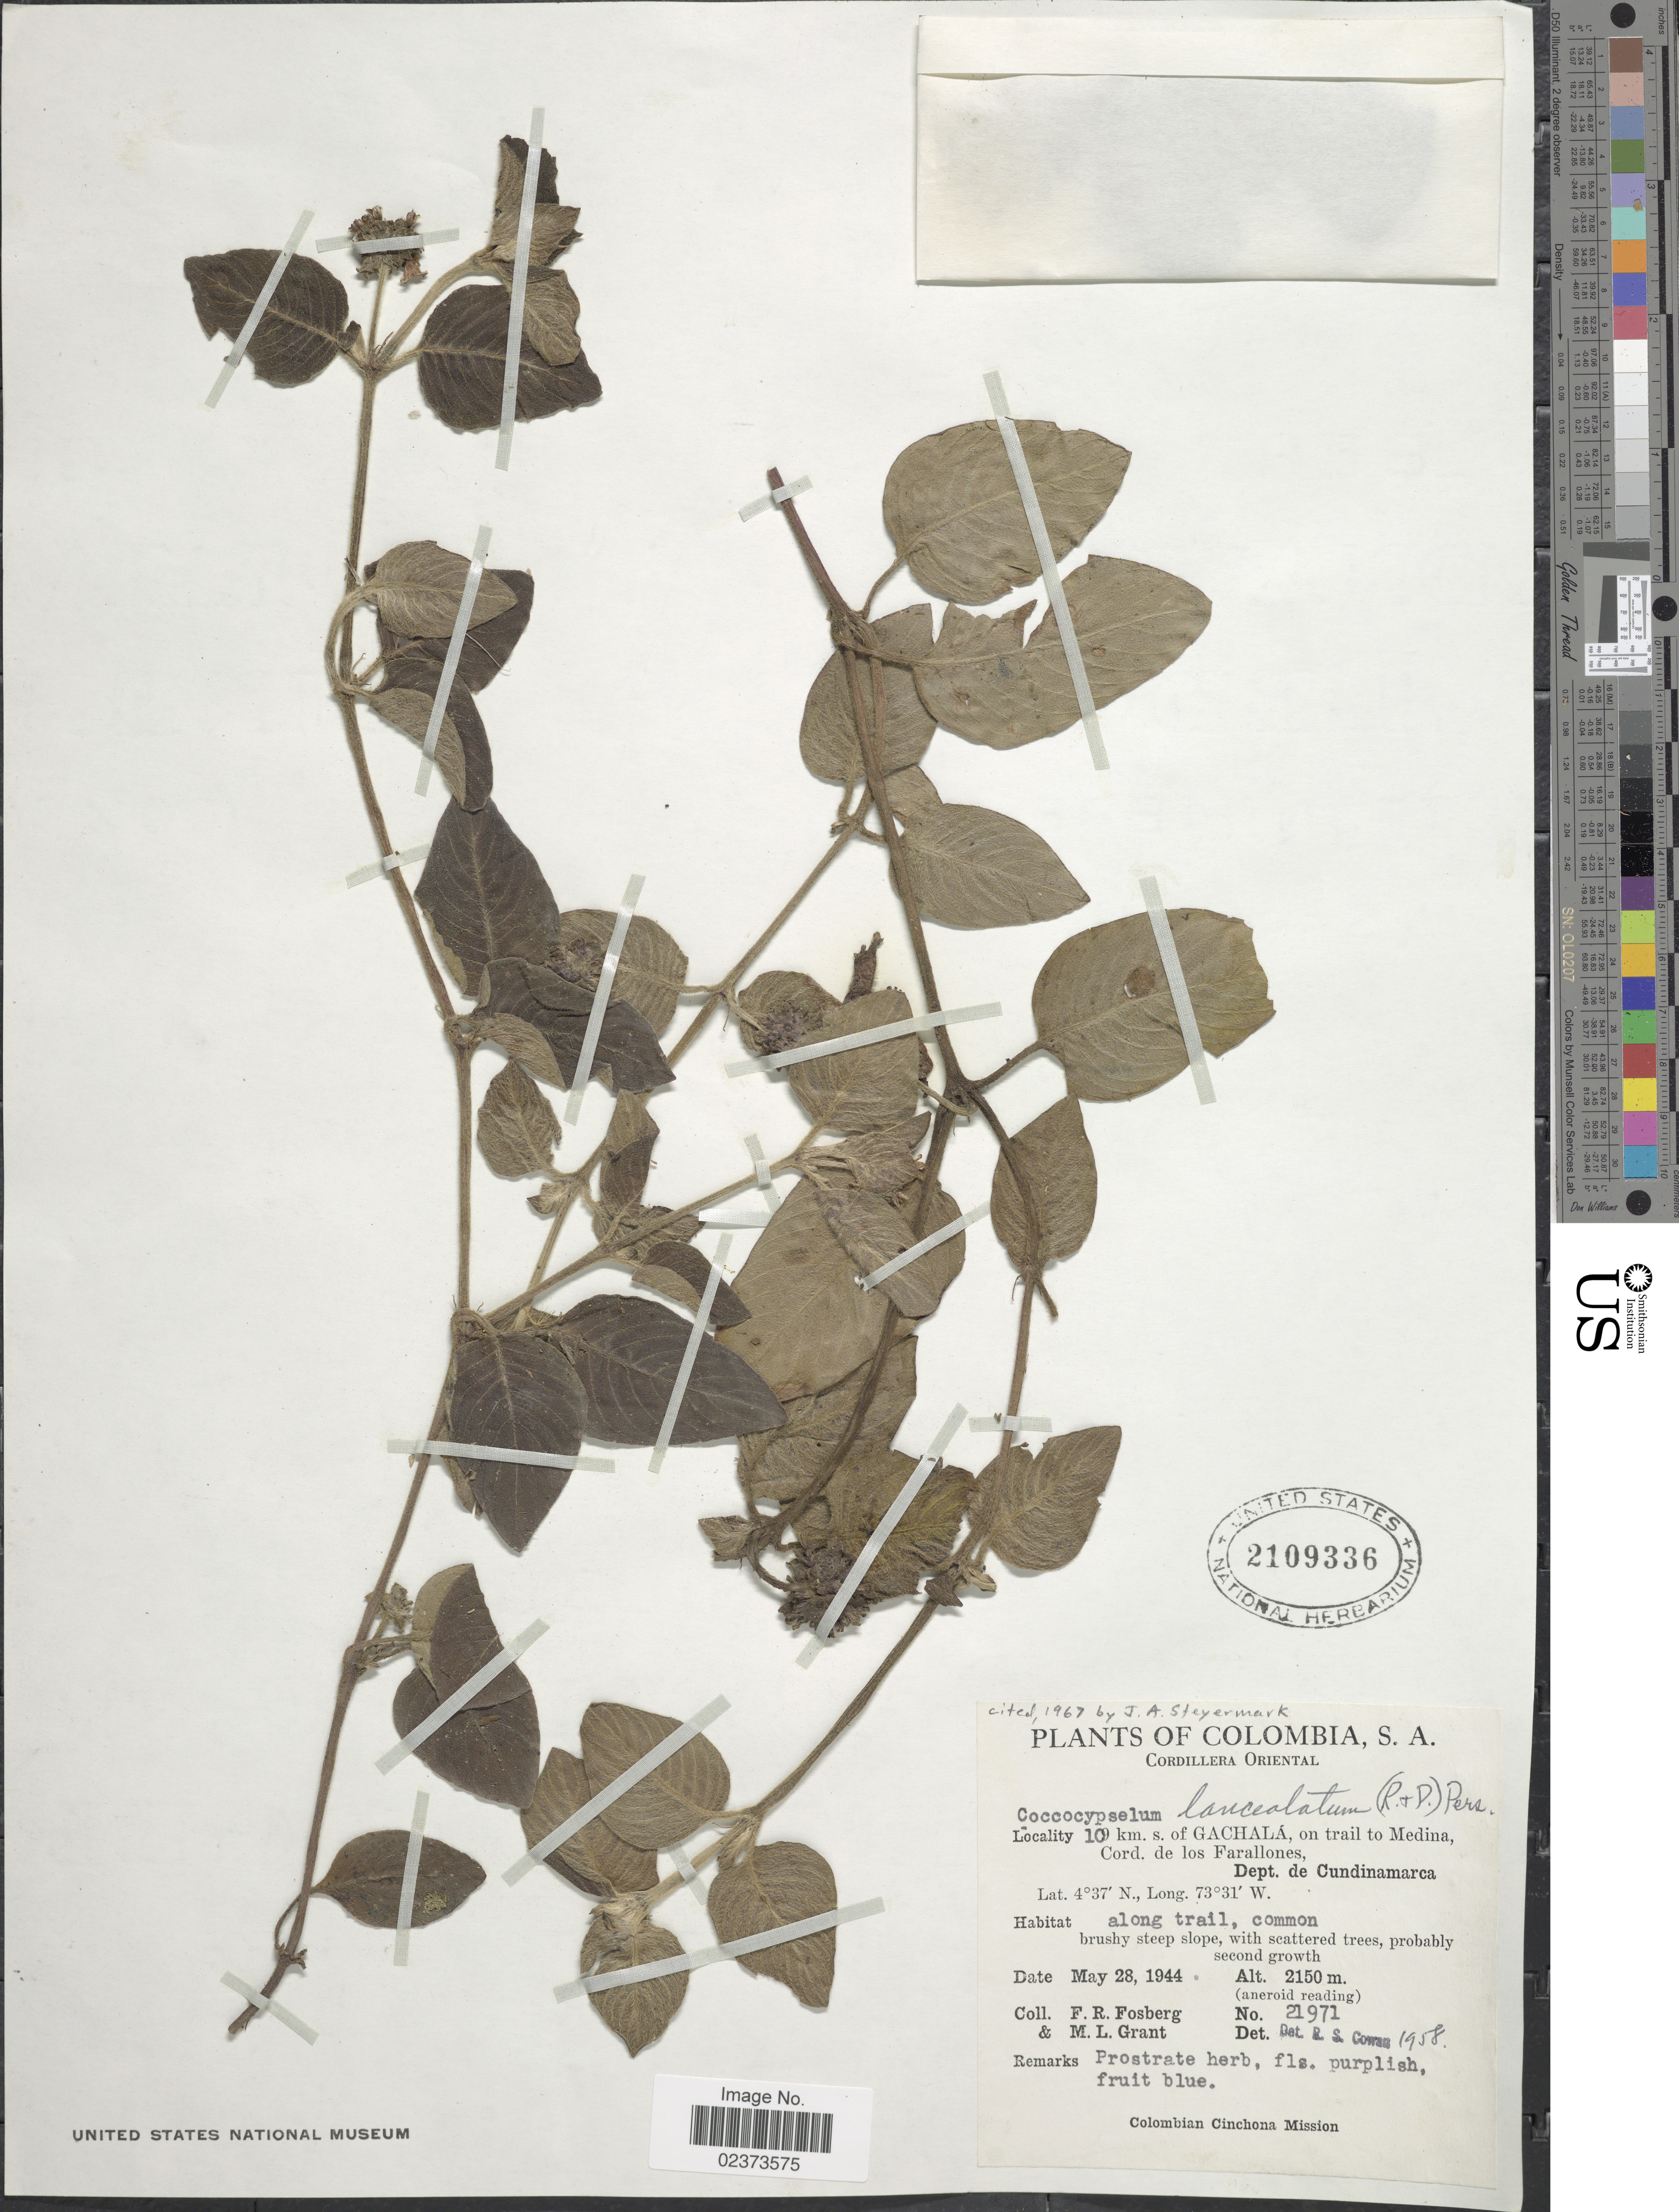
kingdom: Plantae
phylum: Tracheophyta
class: Magnoliopsida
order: Gentianales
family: Rubiaceae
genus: Coccocypselum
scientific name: Coccocypselum lanceolatum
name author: (Ruiz & Pav.) Pers.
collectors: F. R. Fosberg & M. L. Grant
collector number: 21971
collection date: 1944-05-28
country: Colombia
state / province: Cundinamarca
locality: Cordillera Oriental, 10 km s of Gachalá, on trail to Medina, Cord. de los Farallones, Dept. de Cundinamarca, along trail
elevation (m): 2150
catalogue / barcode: US 2109336